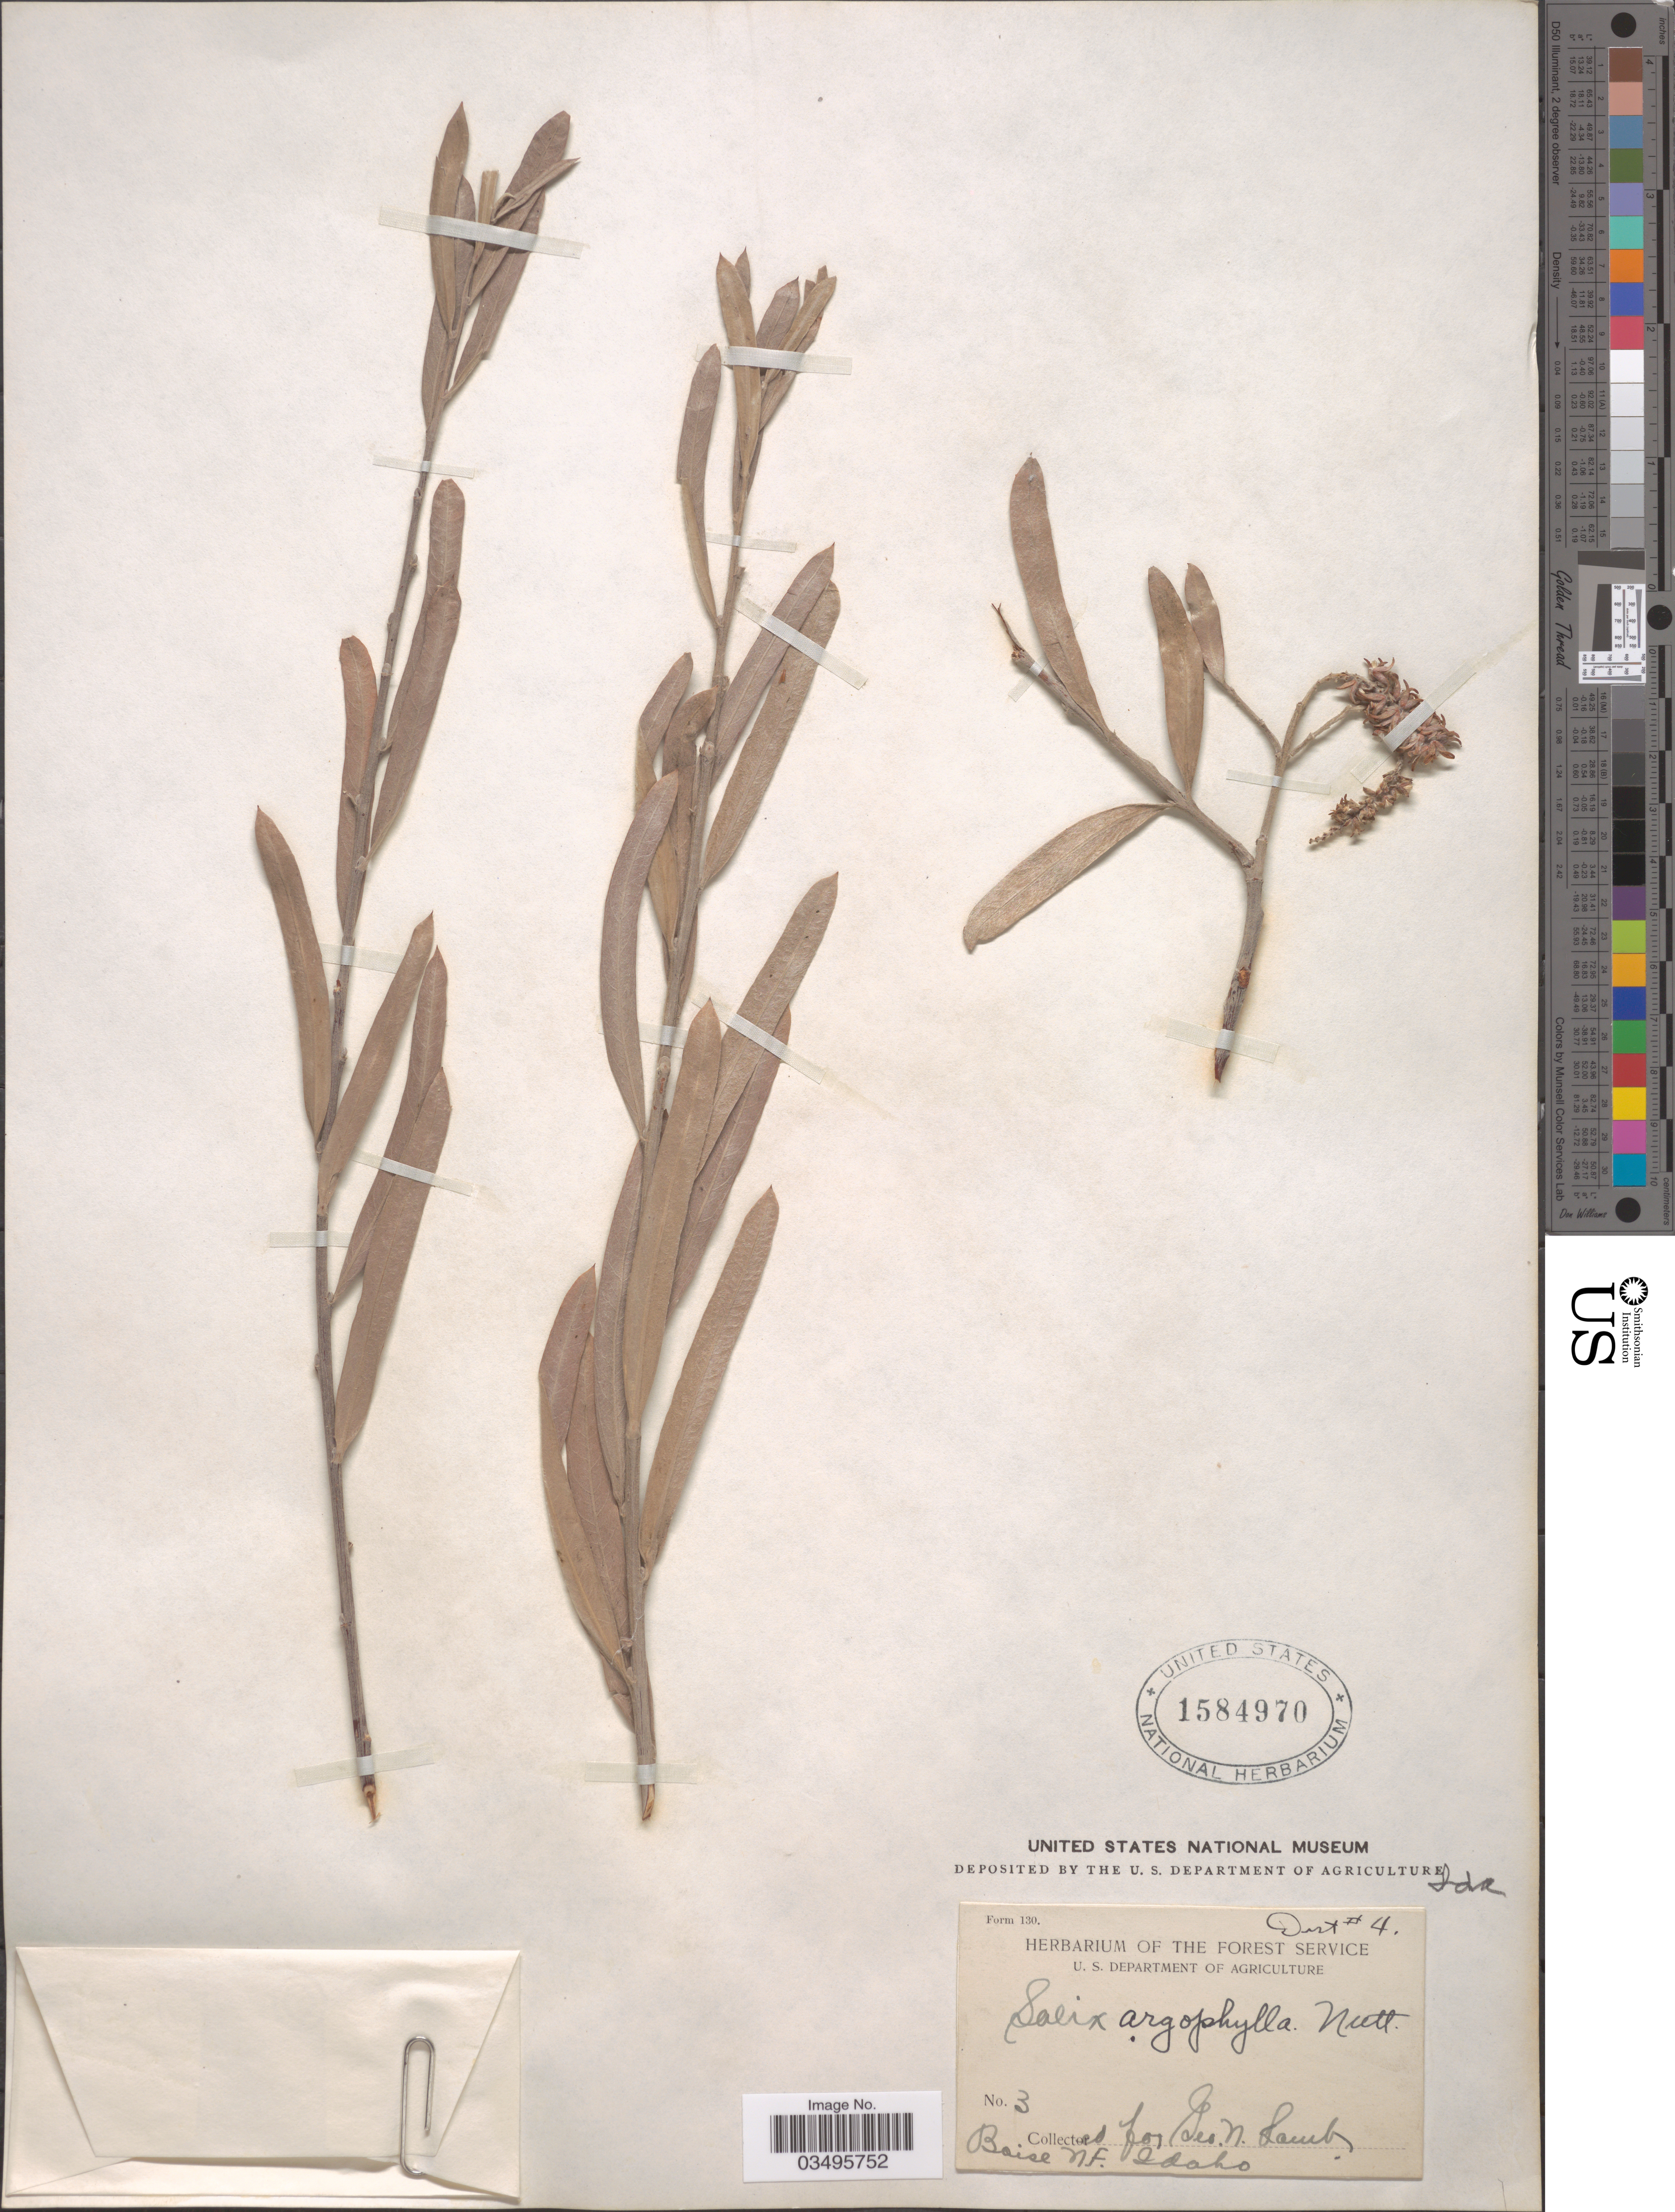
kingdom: Plantae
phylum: Tracheophyta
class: Magnoliopsida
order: Malpighiales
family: Salicaceae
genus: Salix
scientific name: Salix argophylla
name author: Nutt.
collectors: G. N. Lamb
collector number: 3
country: United States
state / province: Idaho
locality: Boise NF.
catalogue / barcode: US 1584970